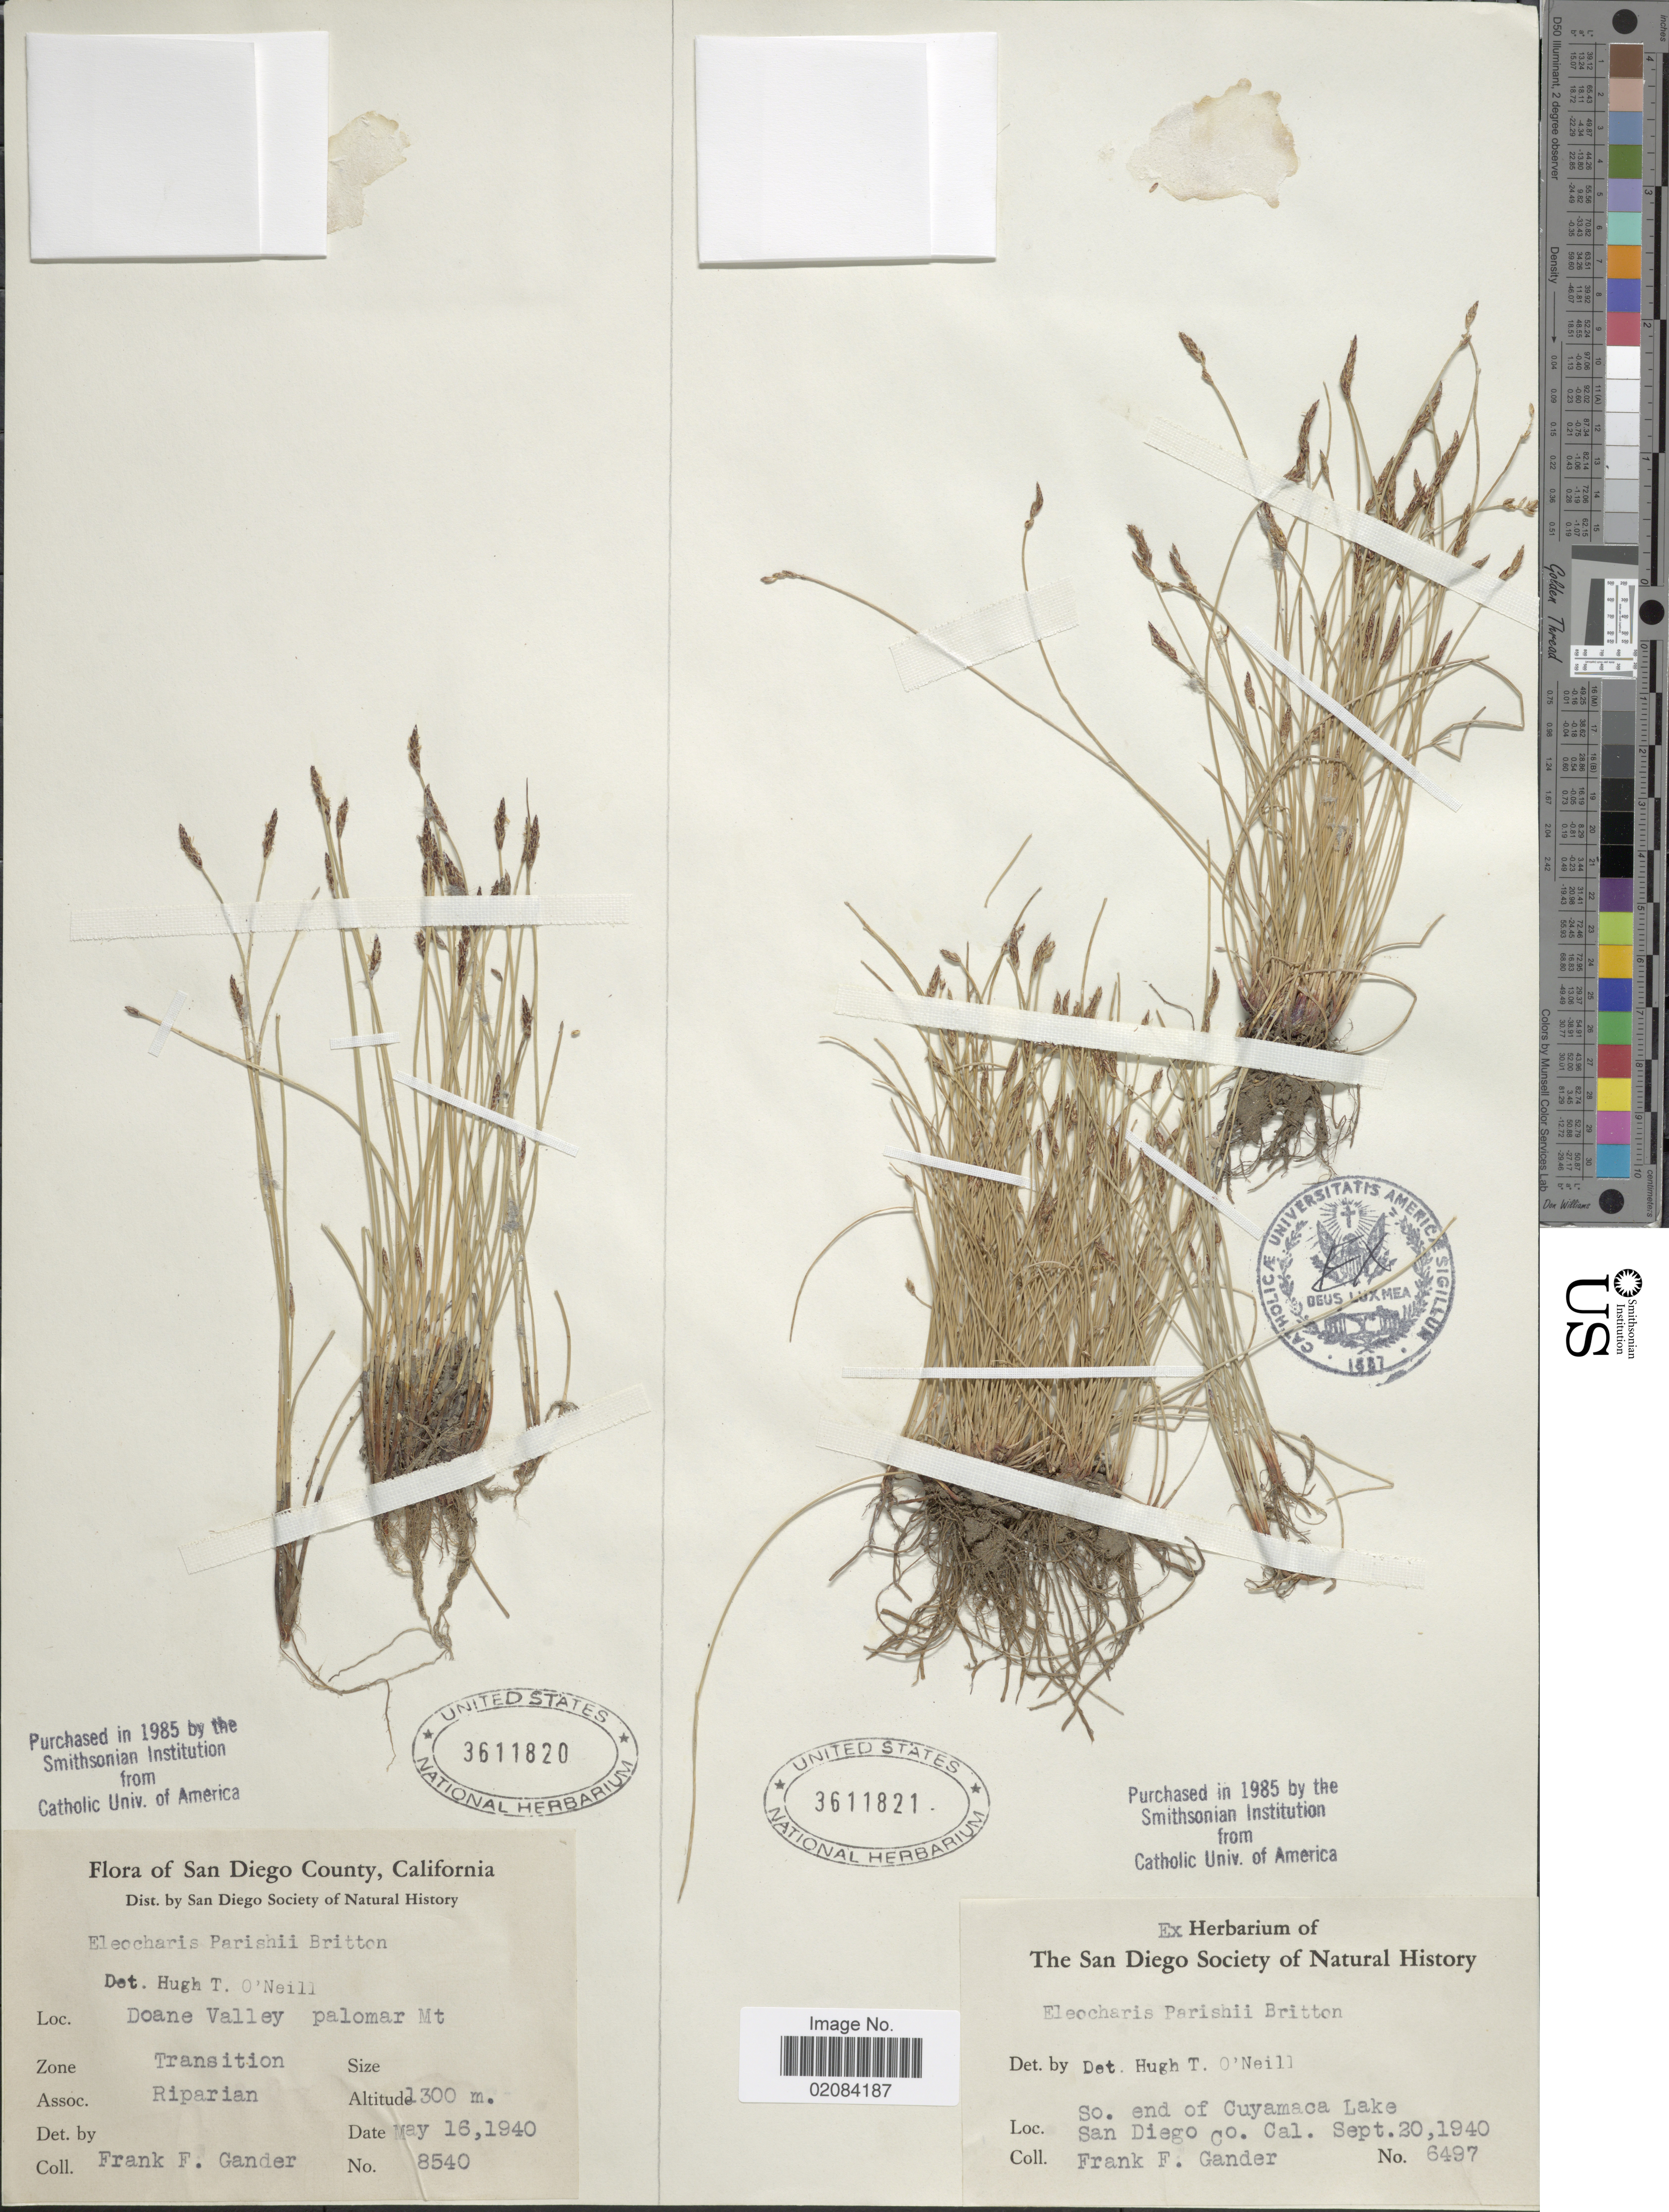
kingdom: Plantae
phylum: Tracheophyta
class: Liliopsida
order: Poales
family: Cyperaceae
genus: Eleocharis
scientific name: Eleocharis parishii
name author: Britton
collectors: F. Gander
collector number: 6497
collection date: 1940-09-20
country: United States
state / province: California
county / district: San Diego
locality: So. end of Cuyamaca Lake San Diego Co. Cal.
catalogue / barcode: US 3611821-2